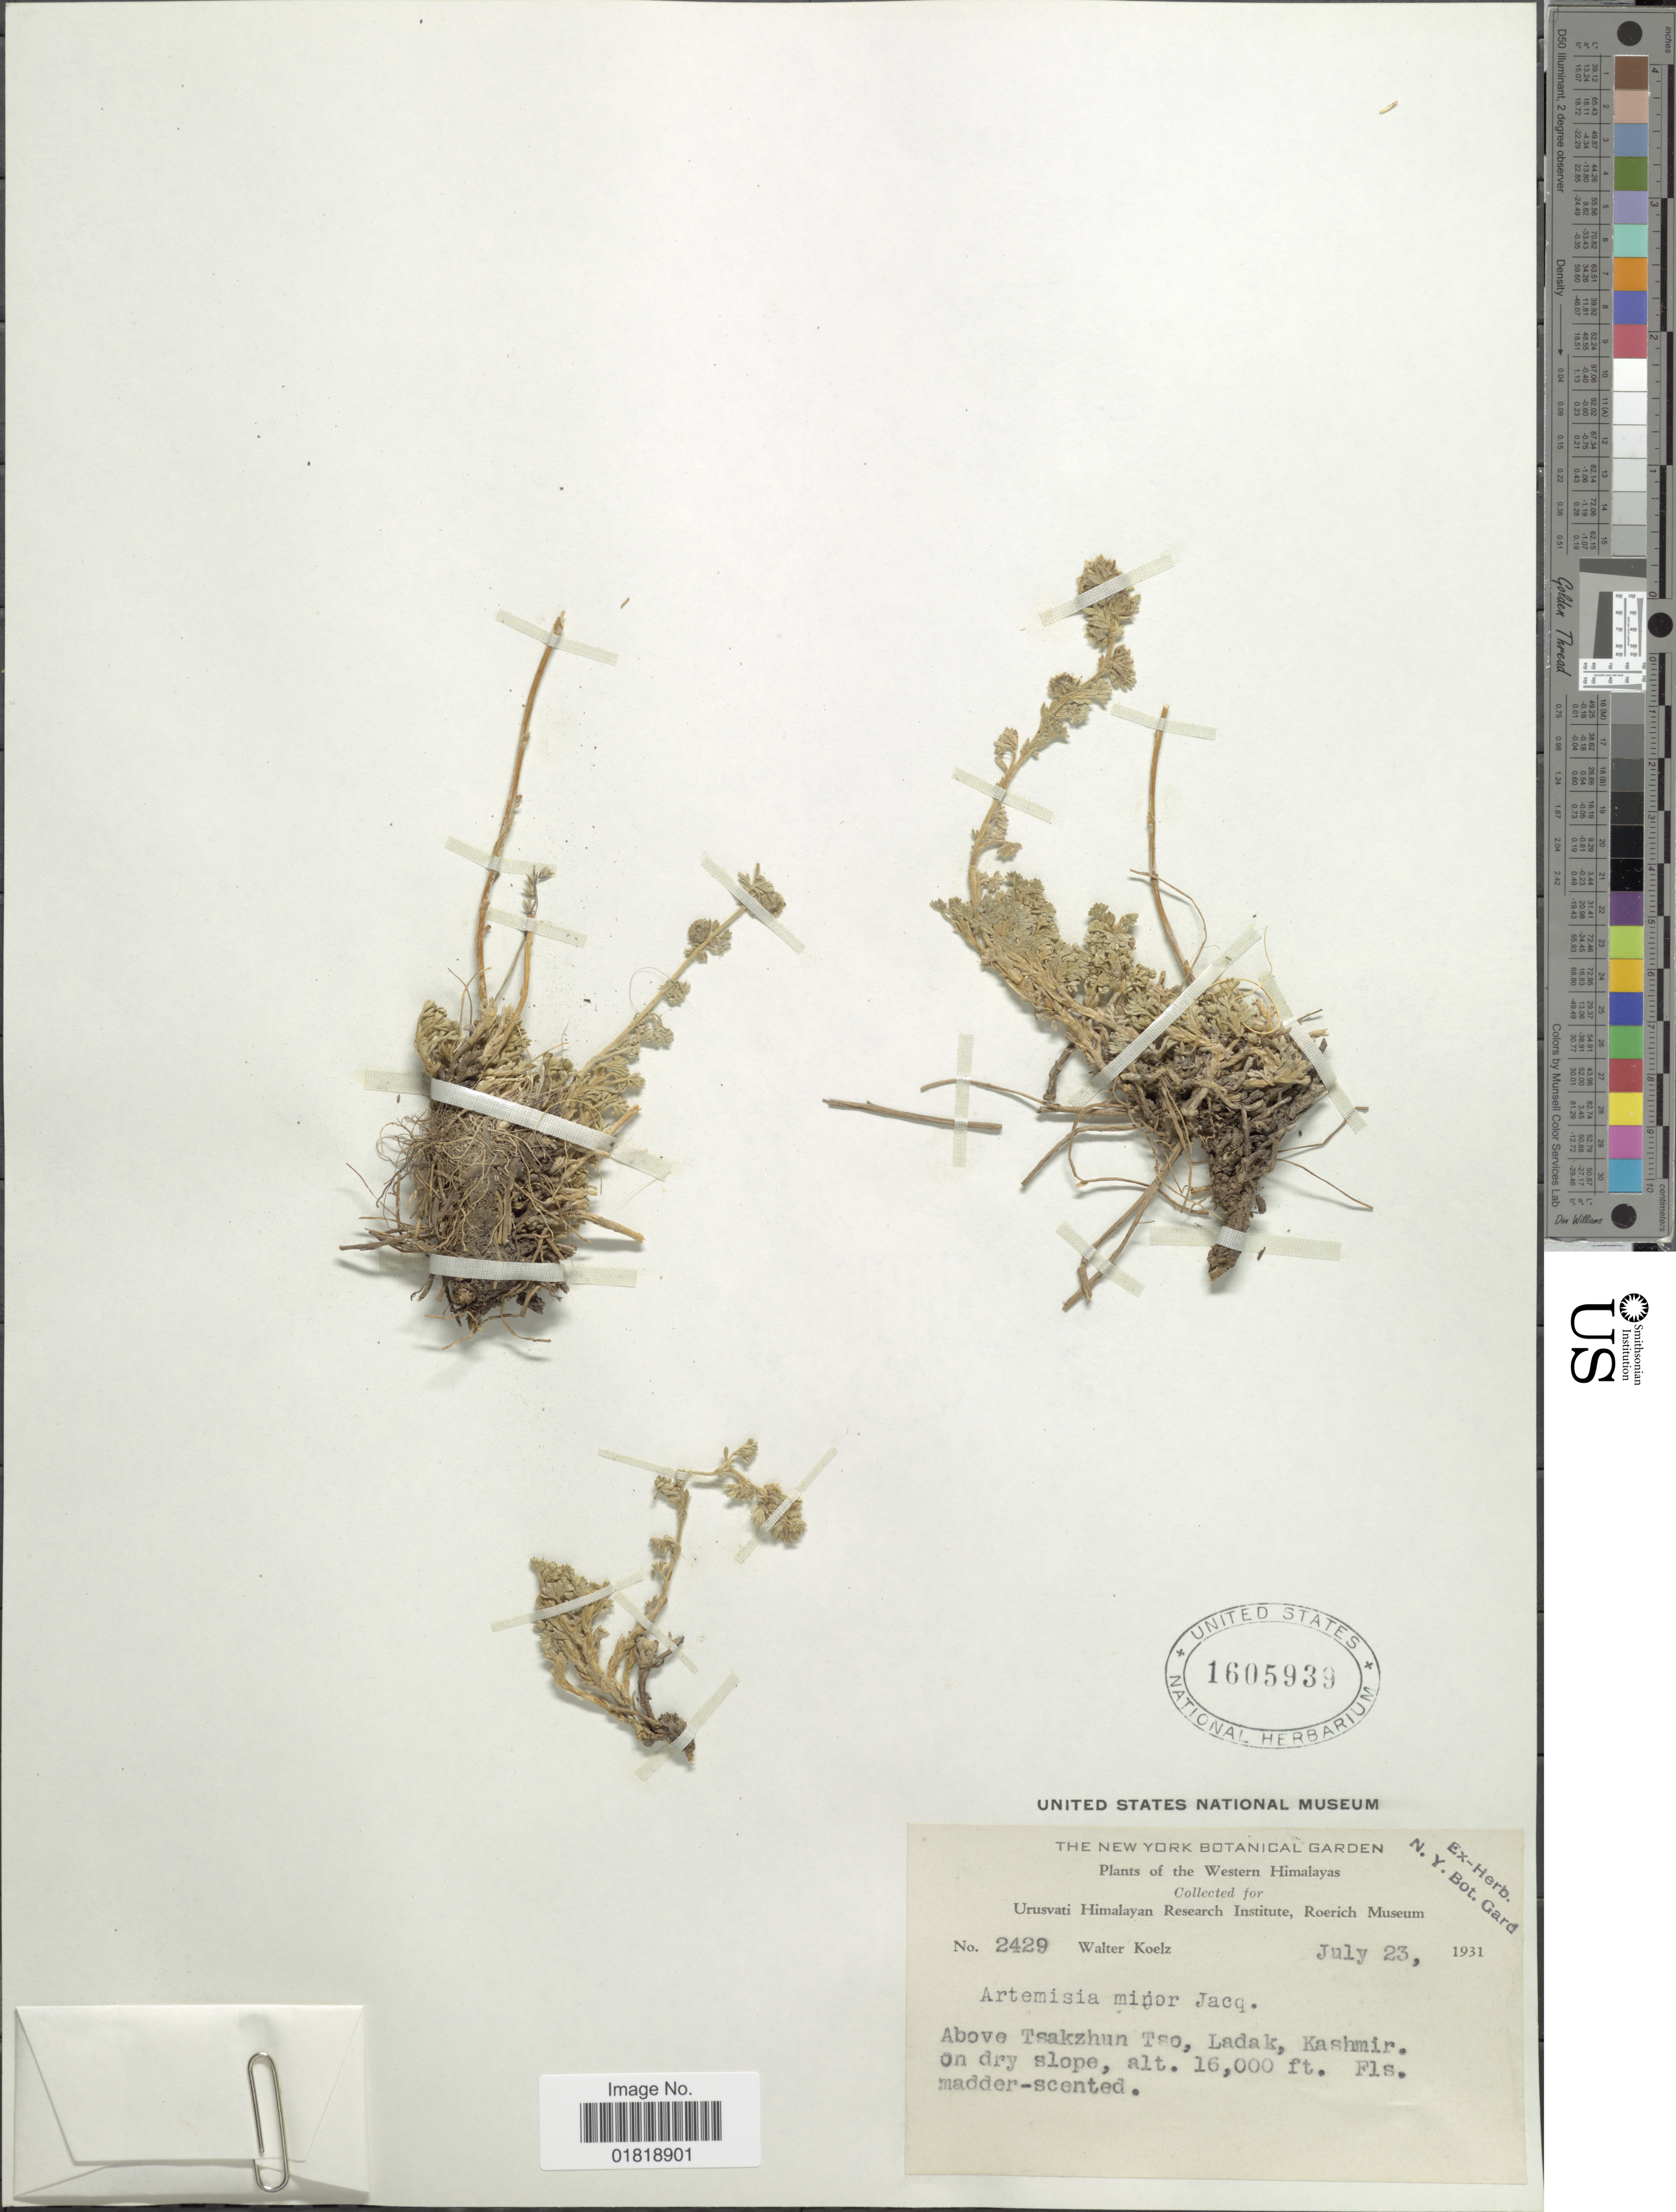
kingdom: Plantae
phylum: Tracheophyta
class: Magnoliopsida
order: Asterales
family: Asteraceae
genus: Artemisia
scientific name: Artemisia minor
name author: Jacq.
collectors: W. N. Koelz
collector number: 2429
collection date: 1931-07-23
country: India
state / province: Ladakh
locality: Western Himalayas, above Tsakzhun Tso, Ladak, Kashmir, on dry slope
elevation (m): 4877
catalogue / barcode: US 1605939